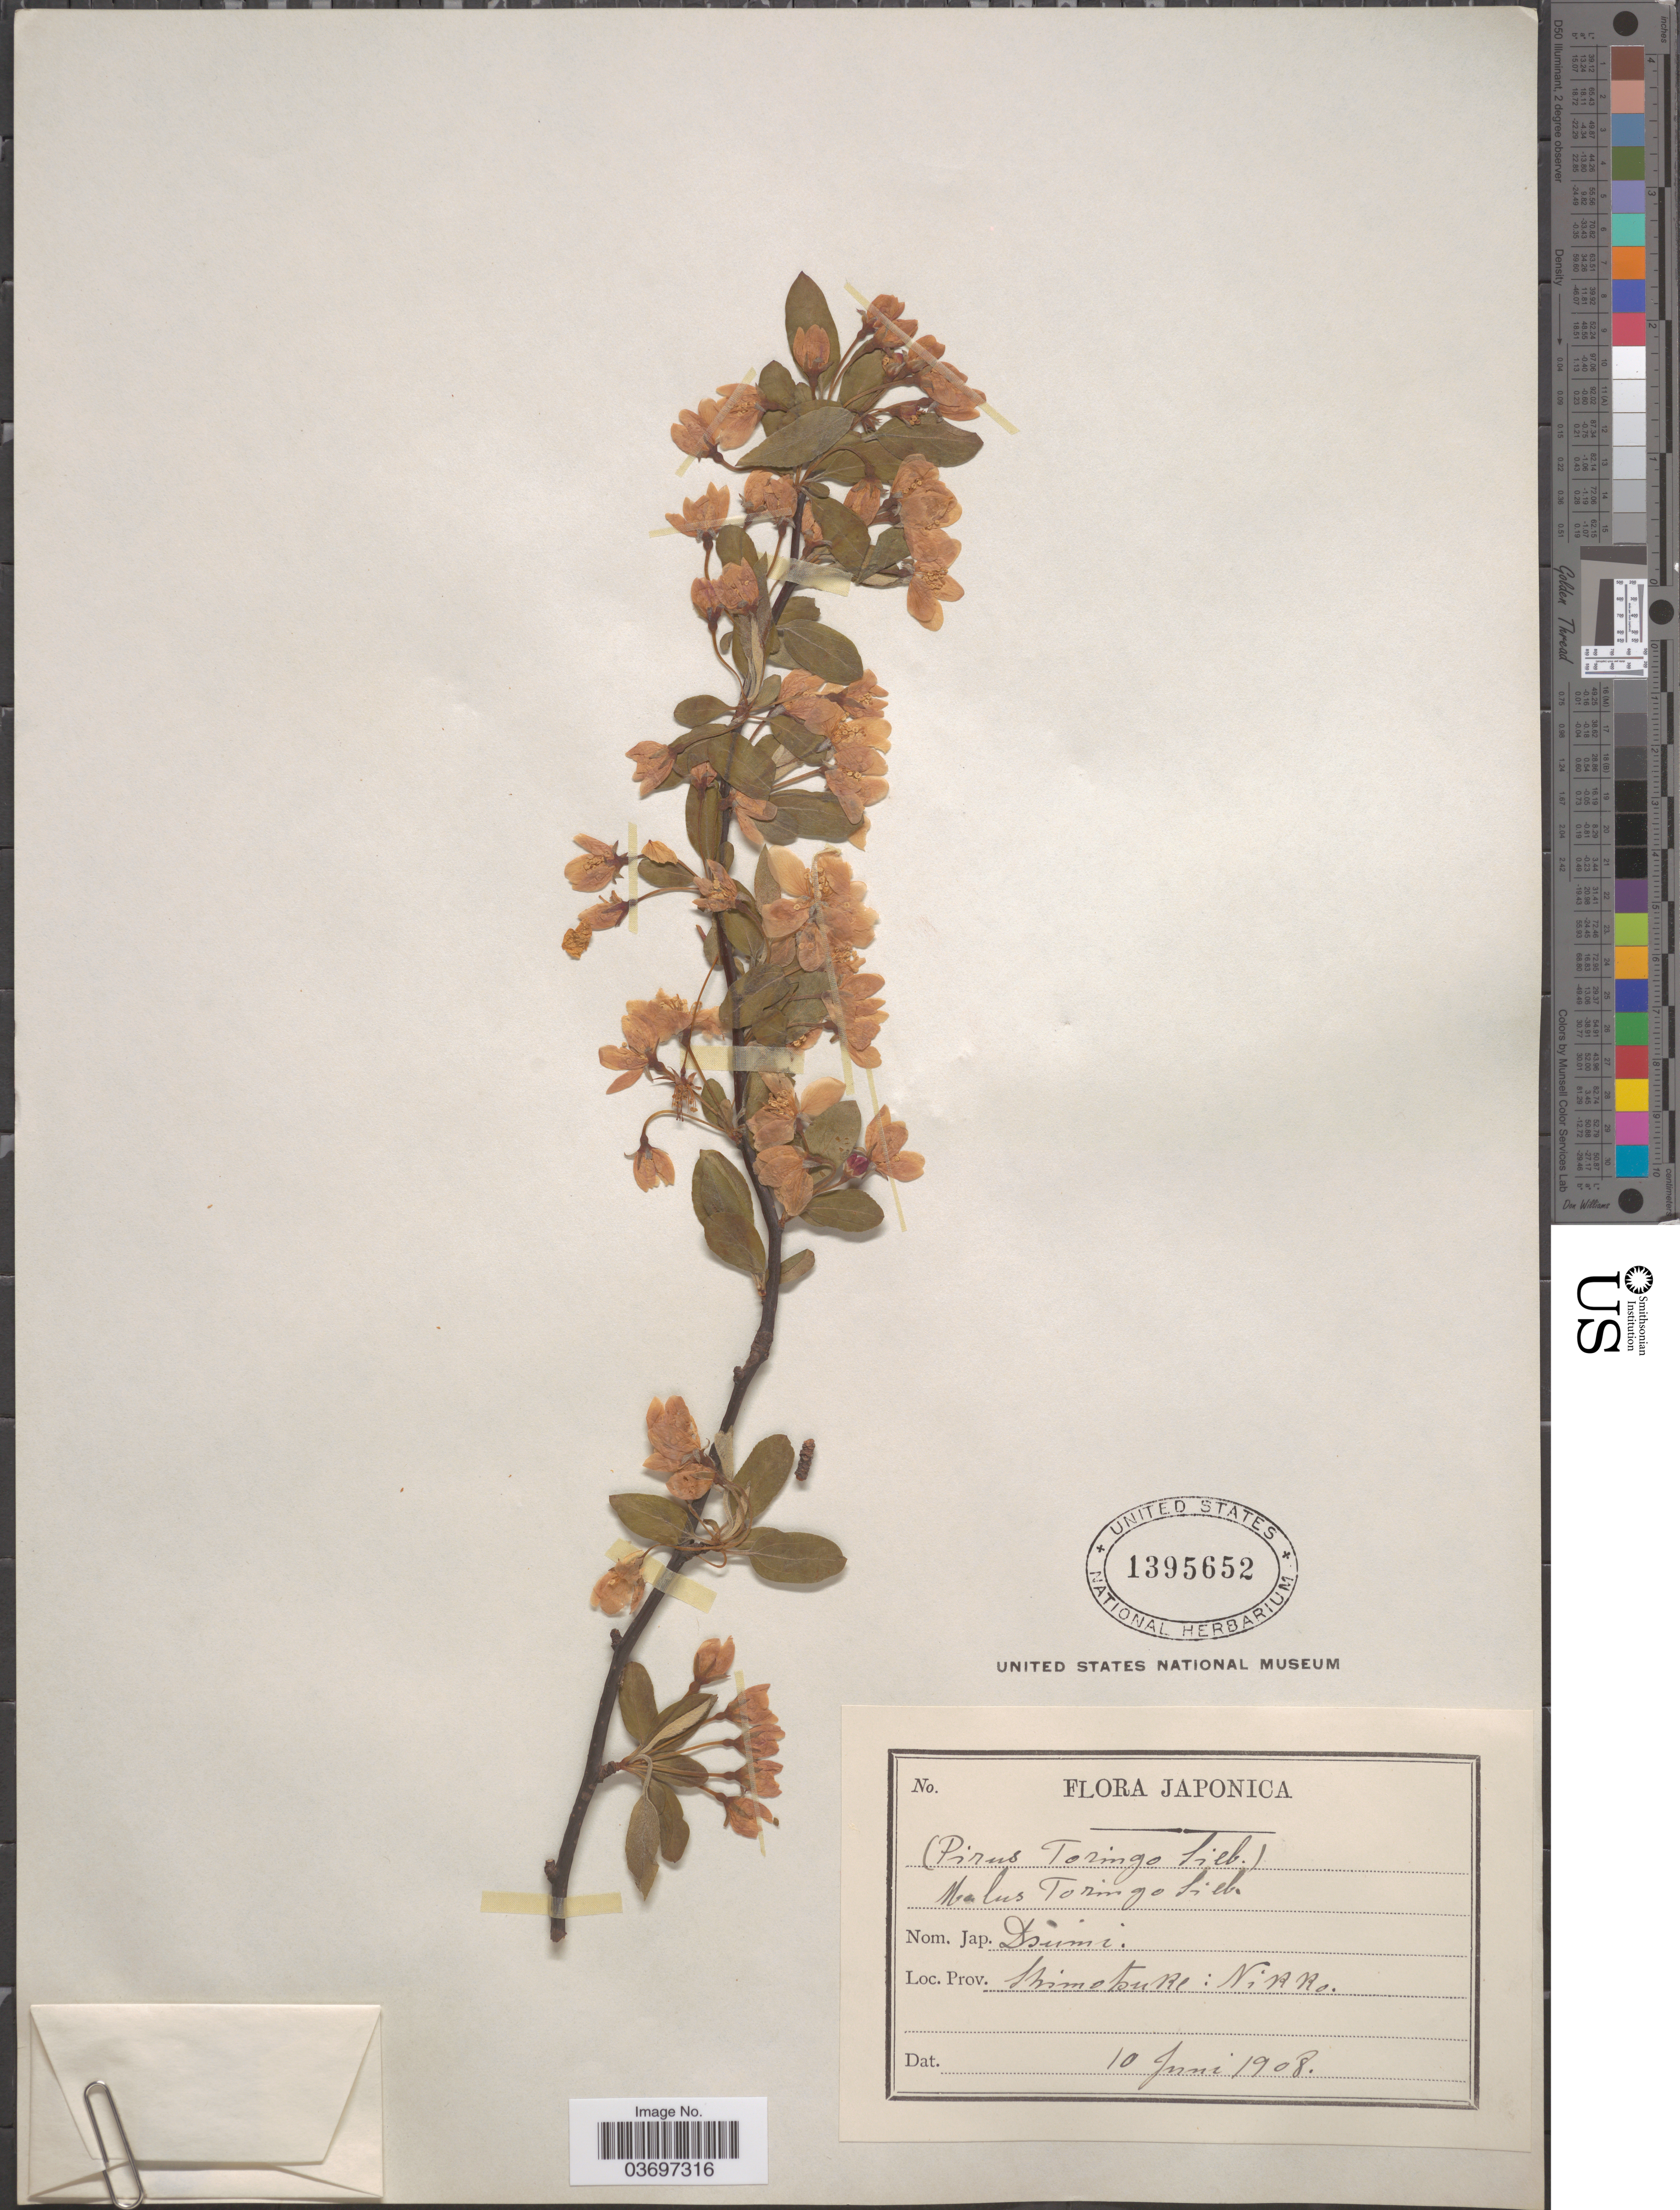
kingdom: Plantae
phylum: Tracheophyta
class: Magnoliopsida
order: Rosales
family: Rosaceae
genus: Malus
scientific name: Malus sieboldii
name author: Rehder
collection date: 1908-06-10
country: Japan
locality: Japonica. Shimotsuke: Nikko.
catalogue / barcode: US 1395652